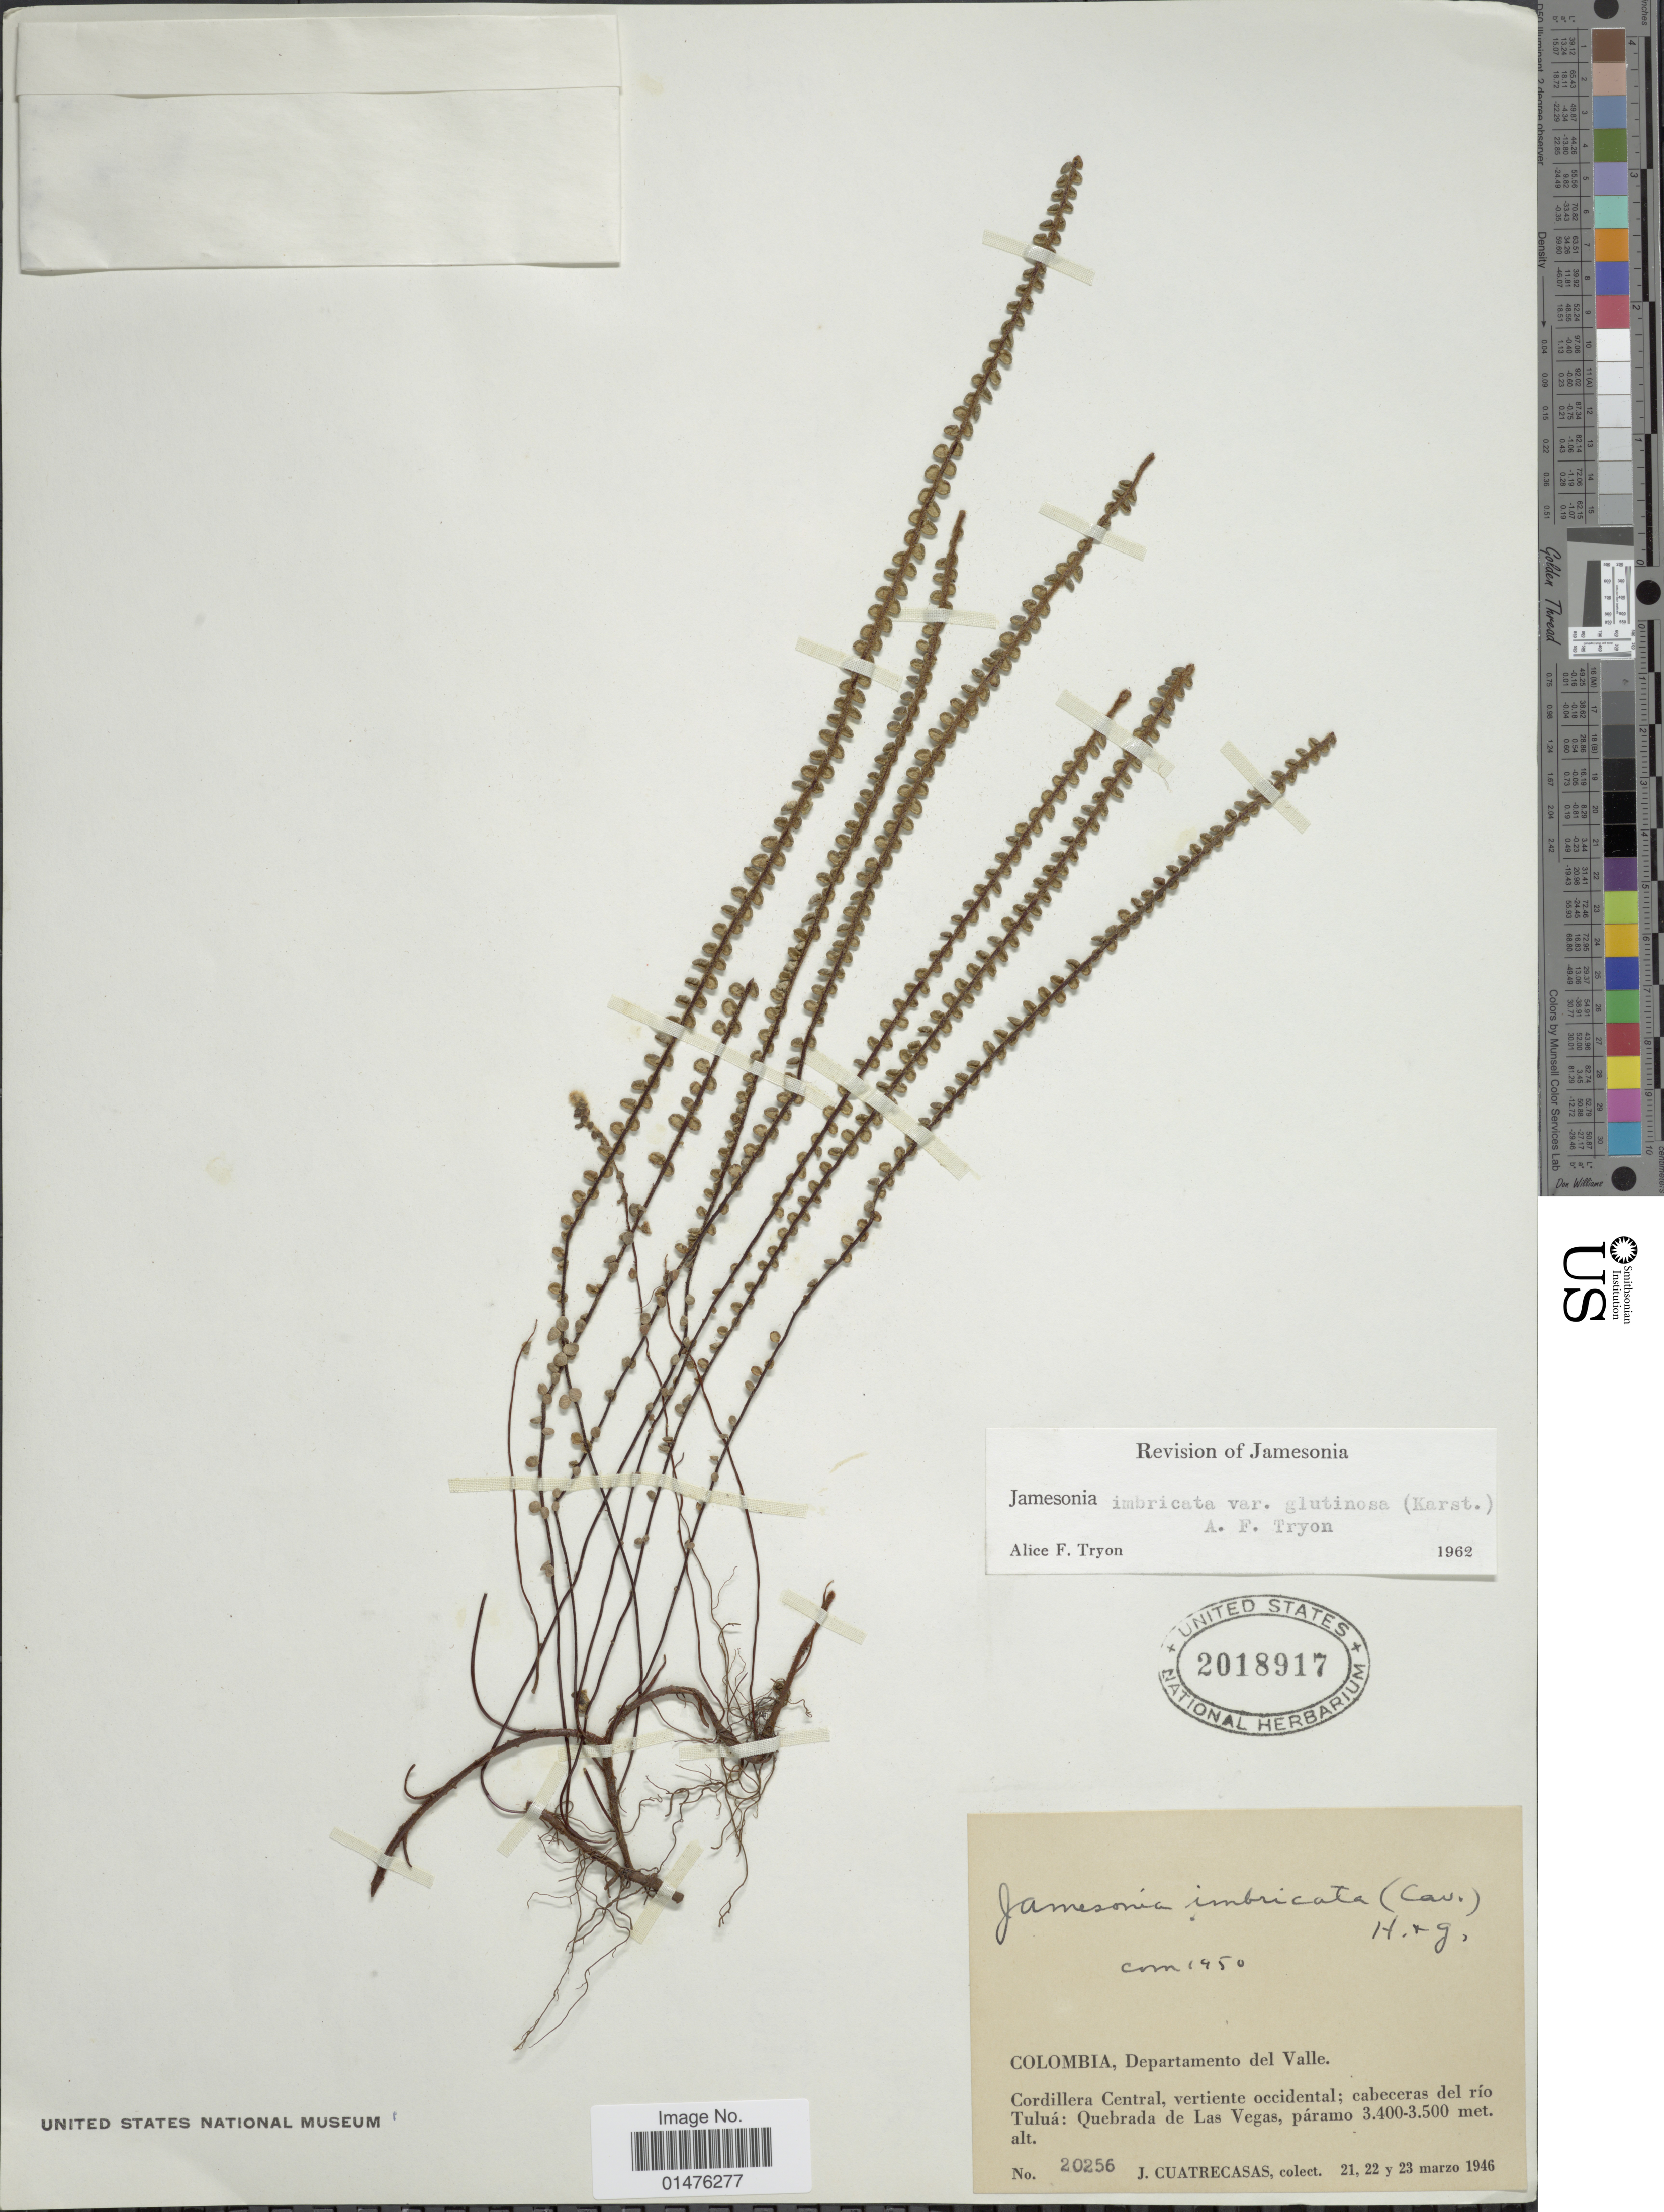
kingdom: Plantae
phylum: Tracheophyta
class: Polypodiopsida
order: Polypodiales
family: Pteridaceae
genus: Jamesonia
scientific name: Jamesonia imbricata var. glutinosa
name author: (H. Karst.) A.F. Tryon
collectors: J. Cuatrecasas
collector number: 20256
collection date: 1946-03-21/1946-03-23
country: Colombia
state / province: Valle del Cauca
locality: Departamento del Valle, Codillera Central, vertiente occidental; cabeceras del río Tuluá: Quebrada de Las Vegas, páramo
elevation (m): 3400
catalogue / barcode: US 2018917